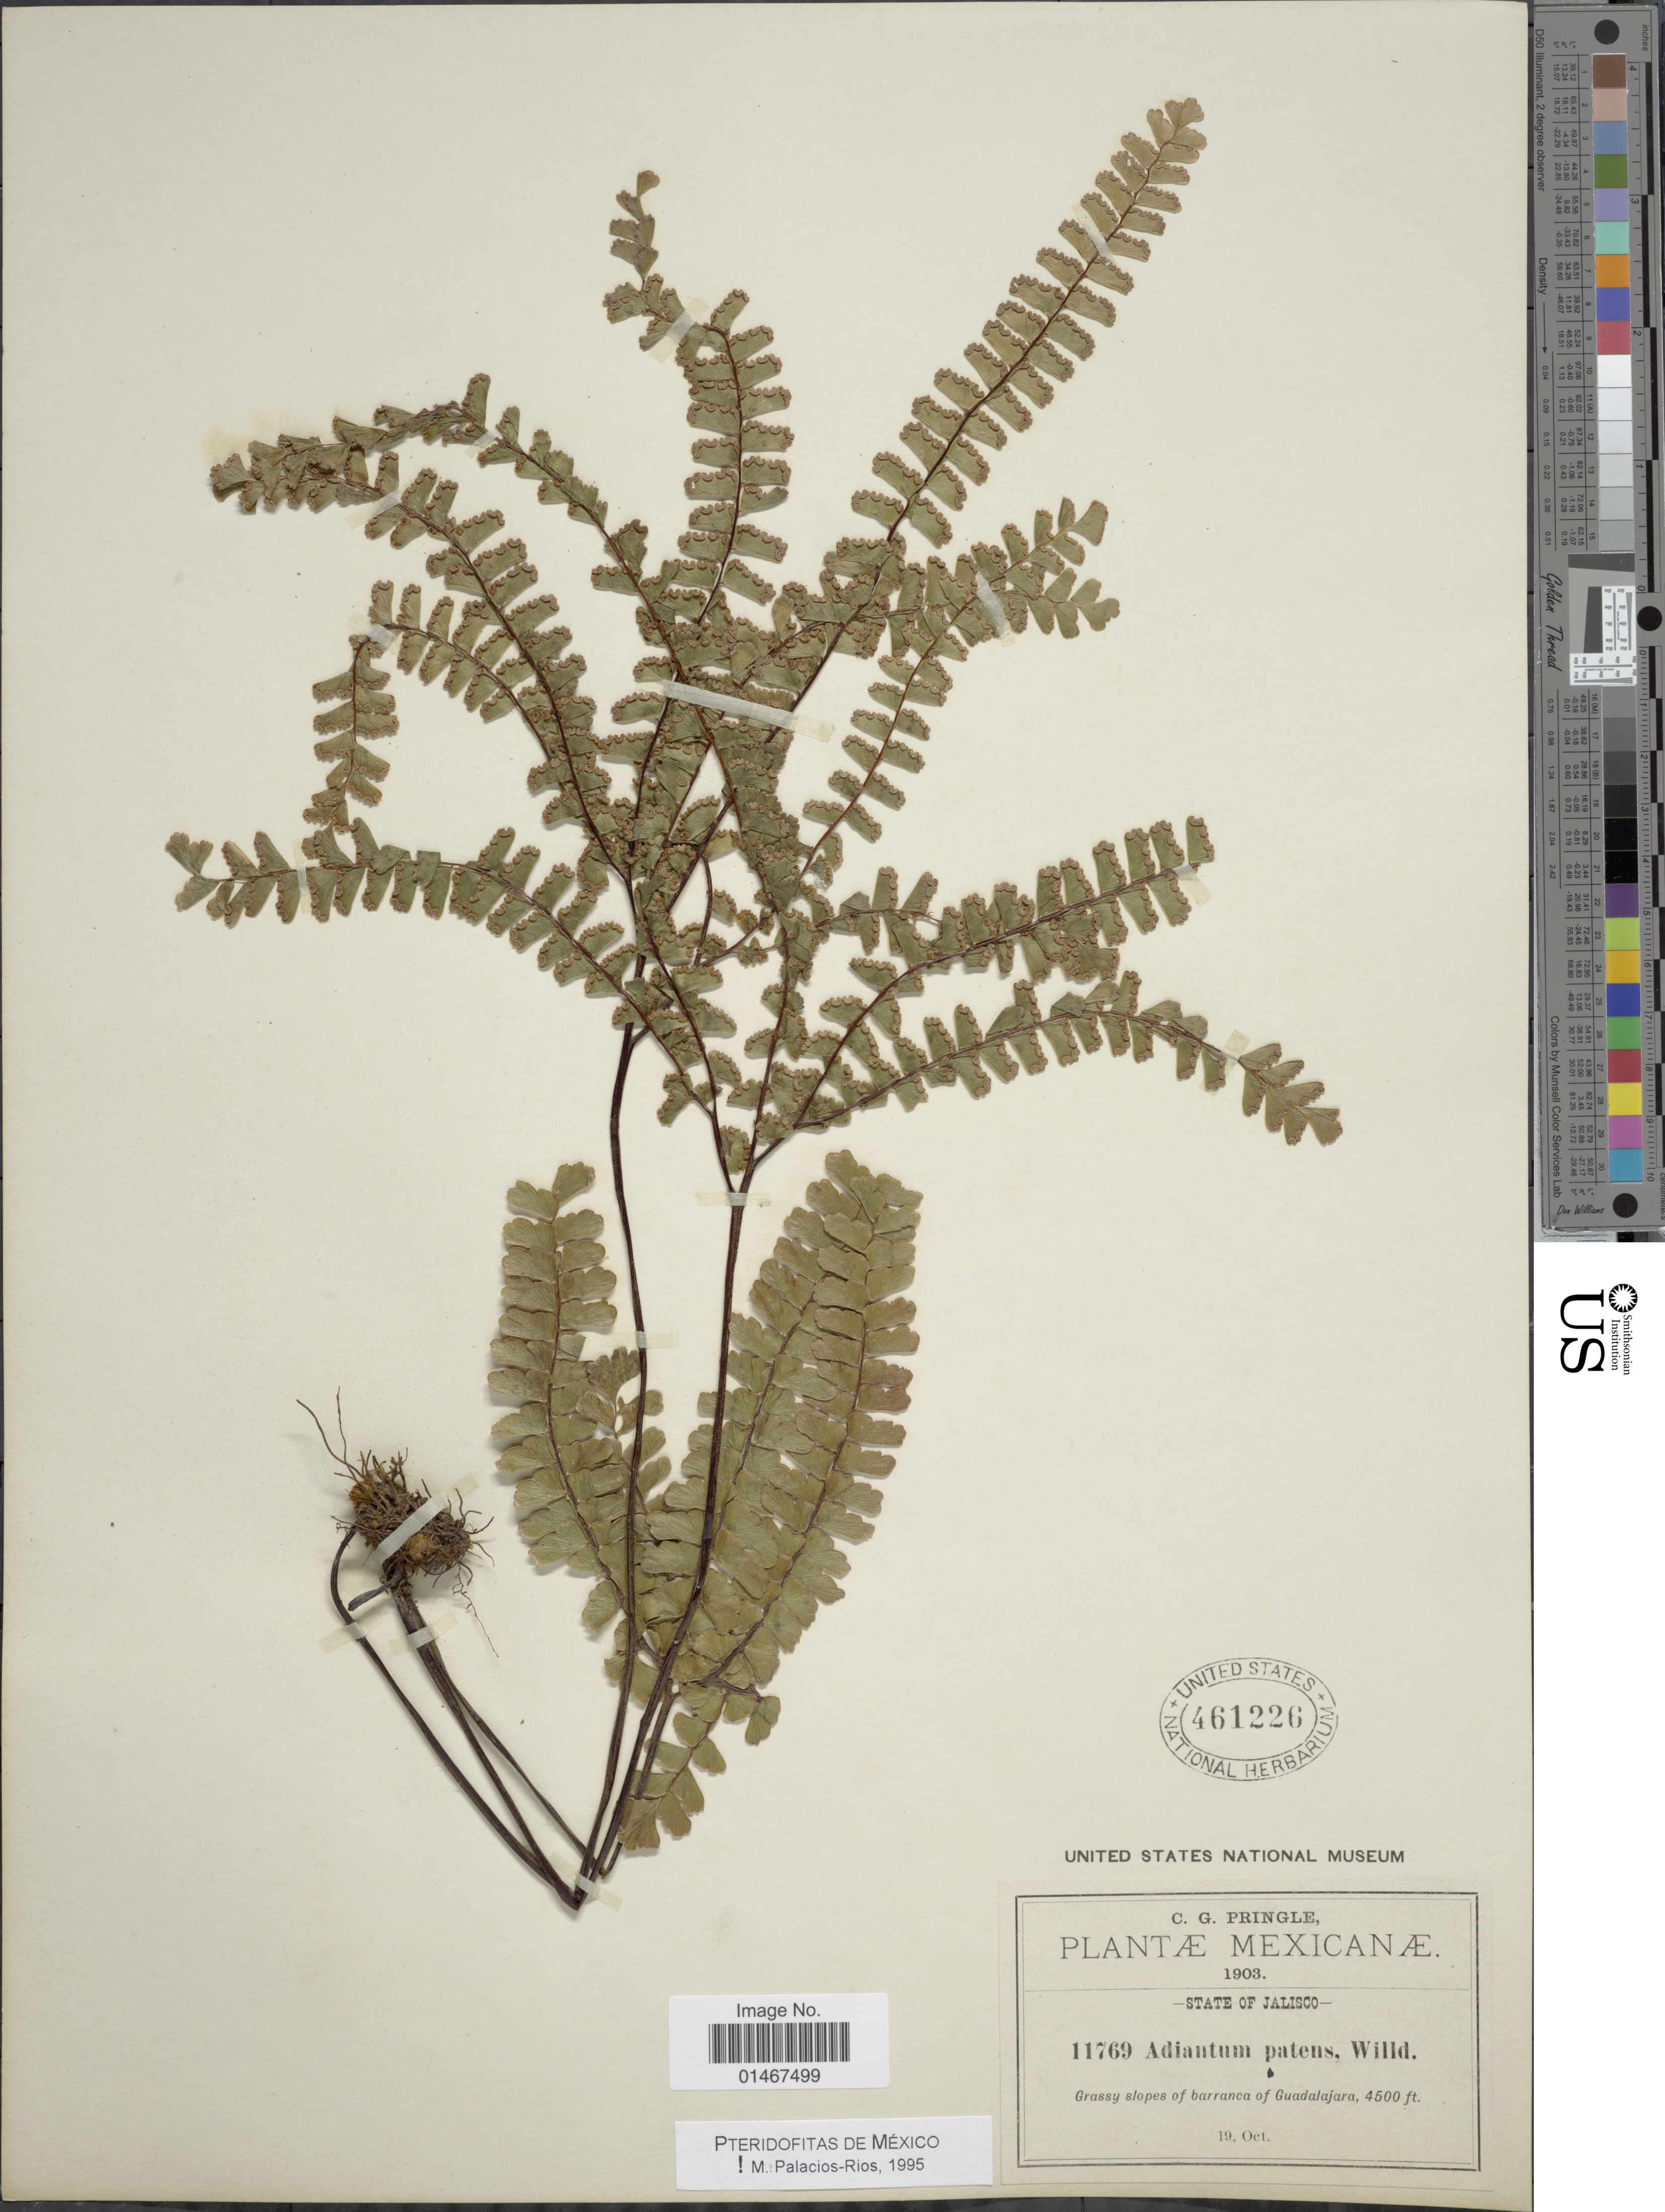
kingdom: Plantae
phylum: Tracheophyta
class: Polypodiopsida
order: Polypodiales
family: Pteridaceae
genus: Adiantum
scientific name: Adiantum patens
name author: Willd.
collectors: C. G. Pringle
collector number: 11769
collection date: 1903-10-19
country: Mexico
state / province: Jalisco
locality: Plantae Mexicanae, State of Jalisco. Grassy slopes of barranca of Guadalajara.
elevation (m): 1372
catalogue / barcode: US 461226